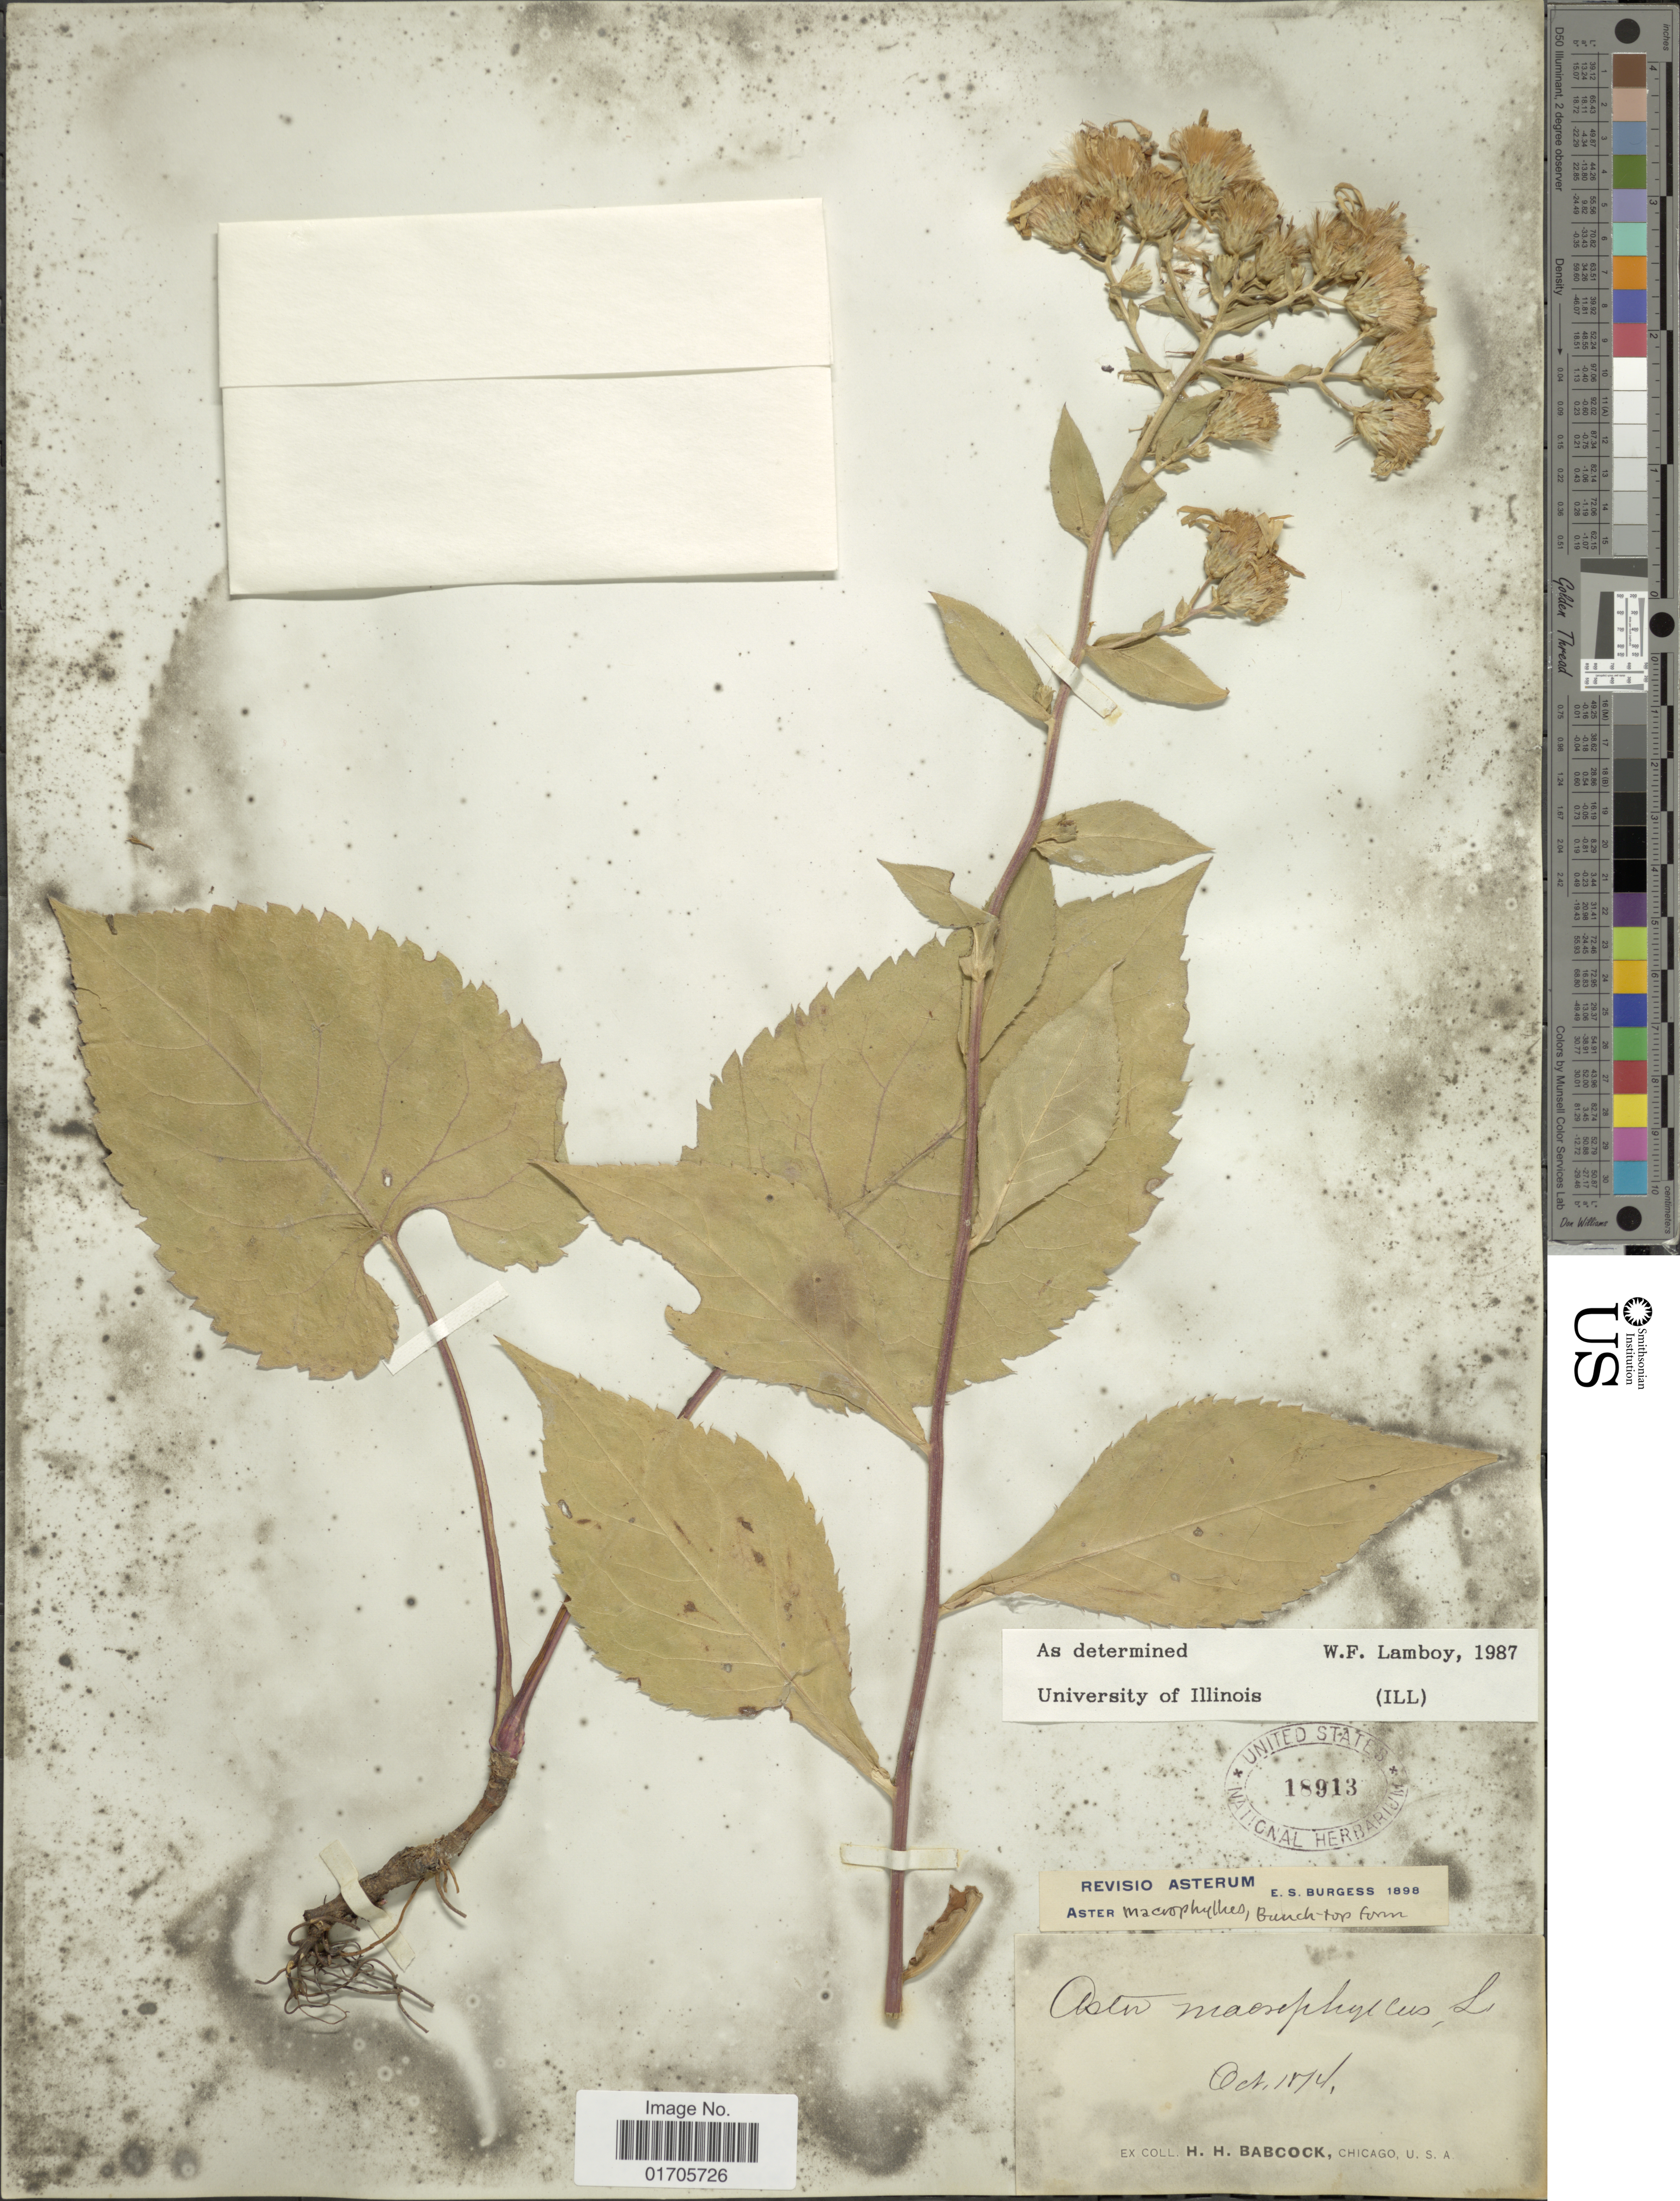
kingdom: Plantae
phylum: Tracheophyta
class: Magnoliopsida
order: Asterales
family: Asteraceae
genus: Eurybia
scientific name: Eurybia macrophylla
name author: (L.) Cass.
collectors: H. Babcock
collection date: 1874-10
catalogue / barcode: US 18913